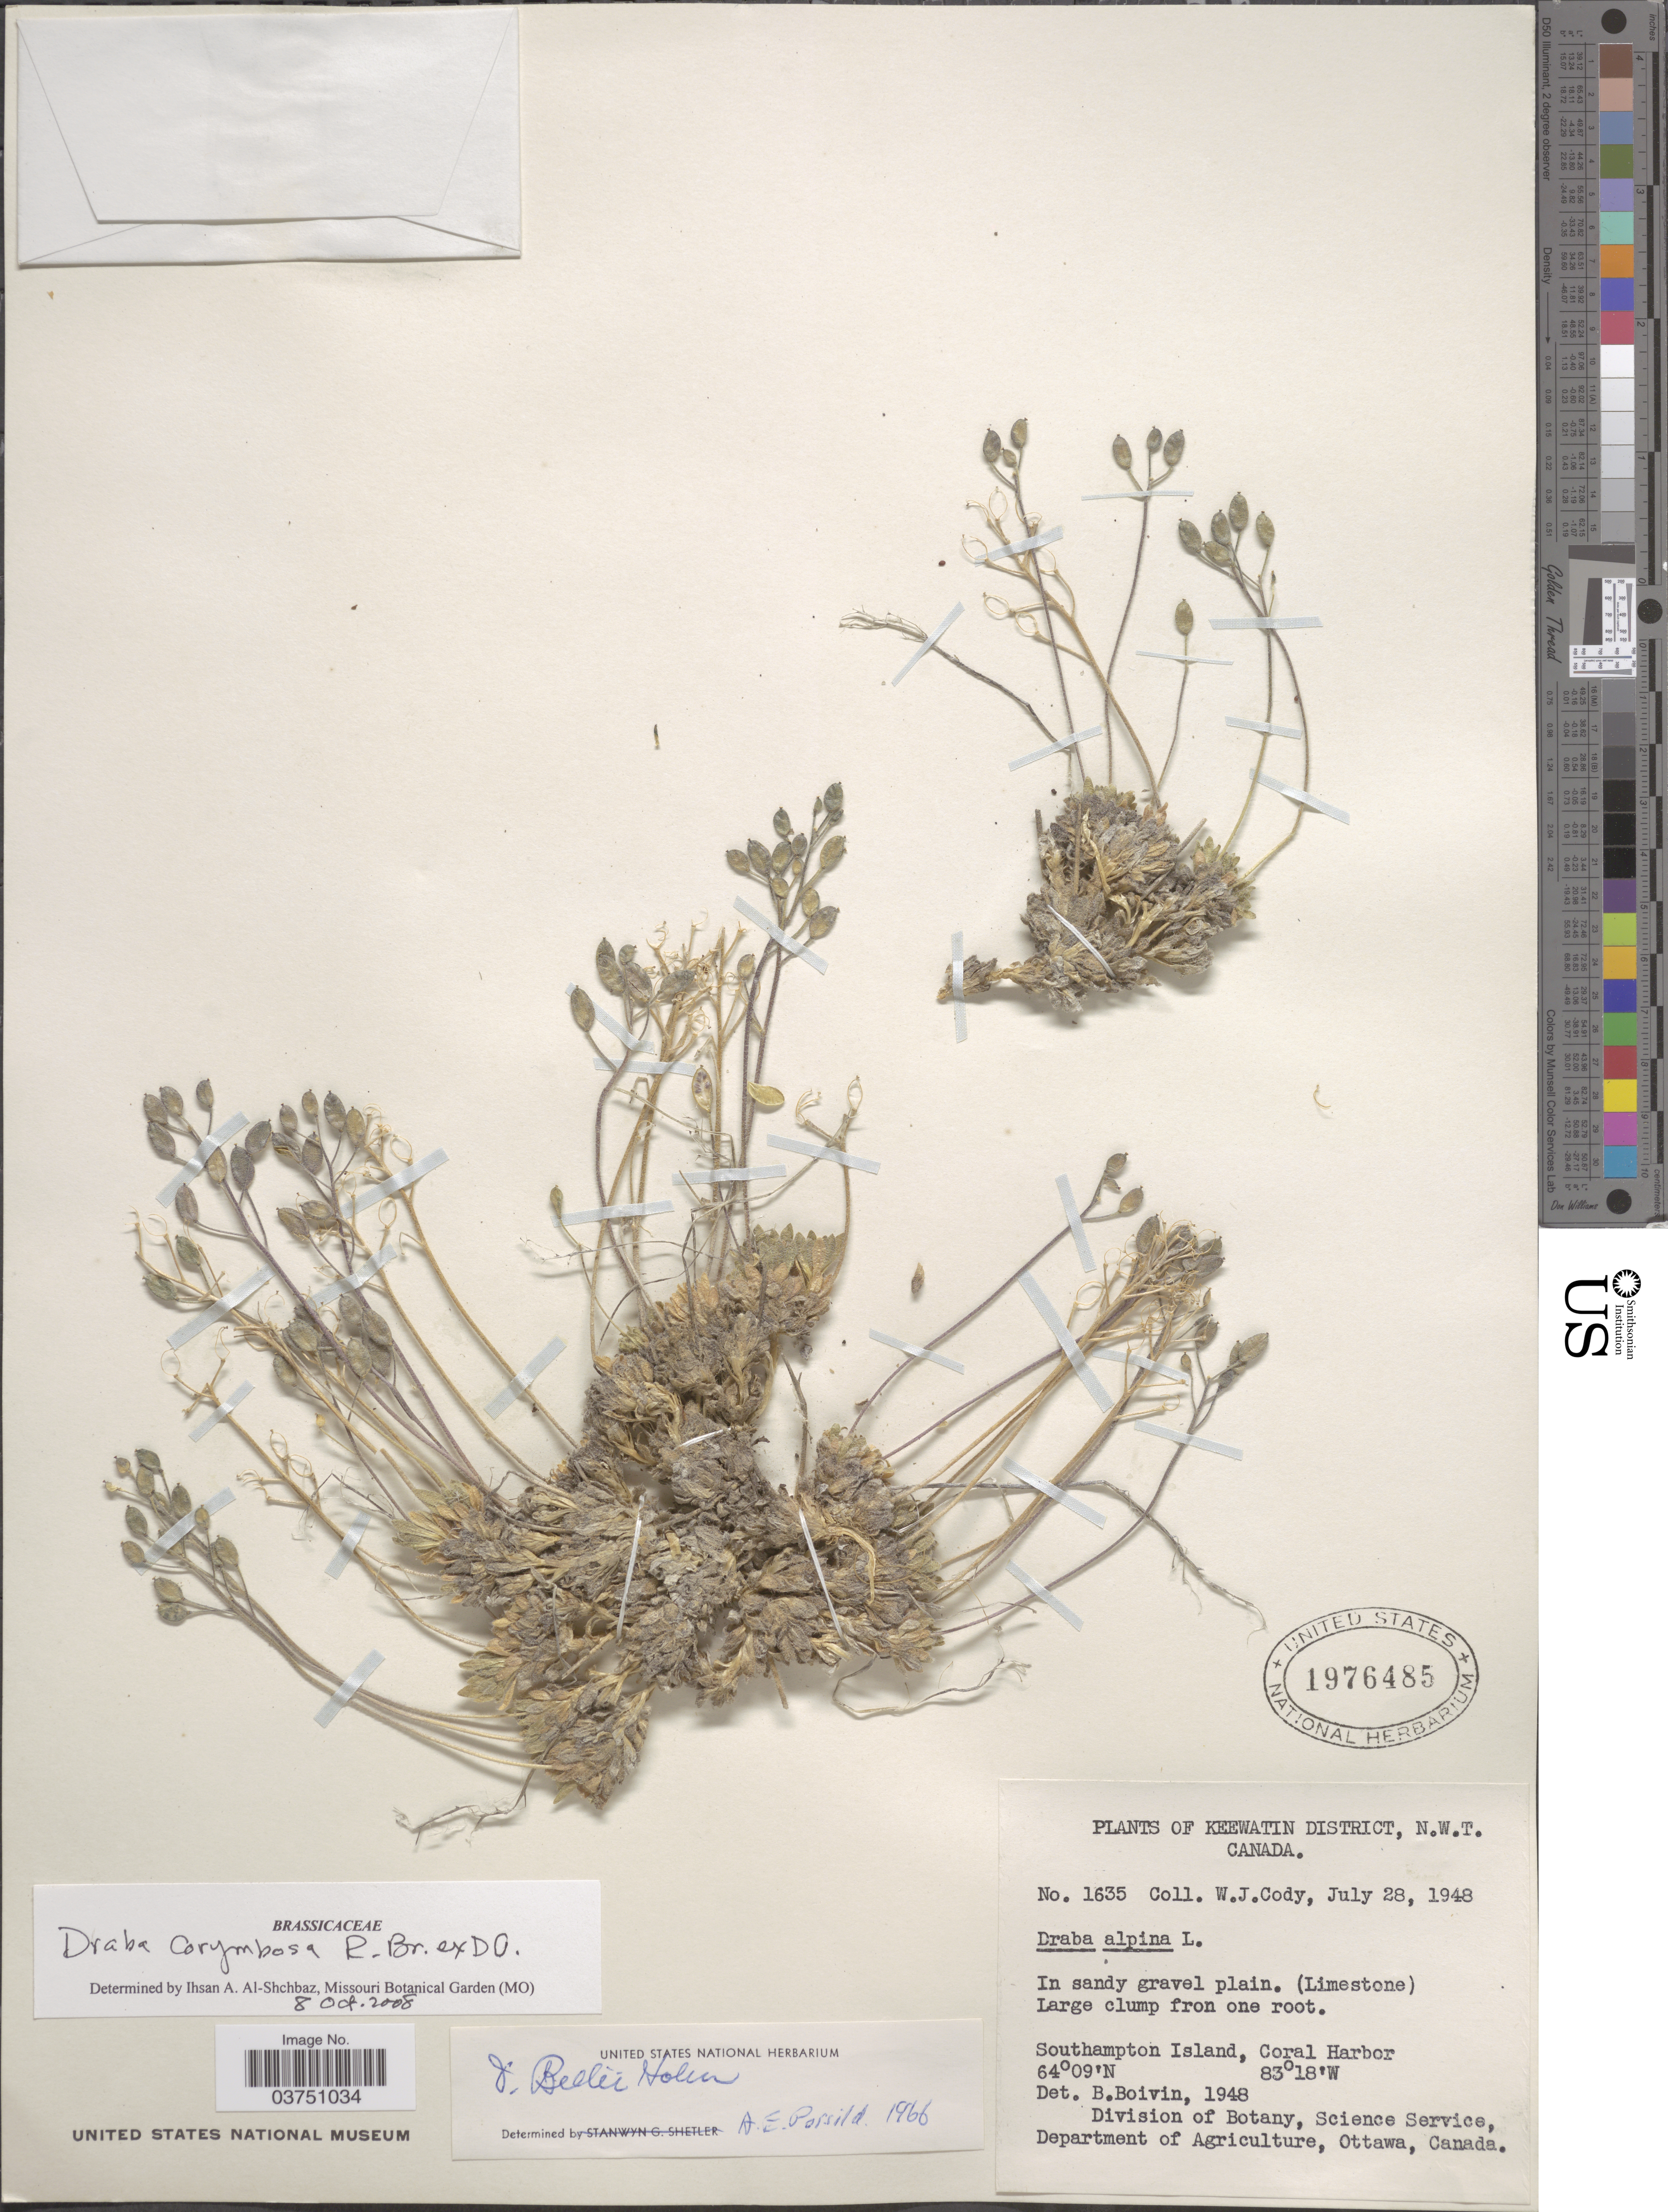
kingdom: Plantae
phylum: Tracheophyta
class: Magnoliopsida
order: Brassicales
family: Brassicaceae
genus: Draba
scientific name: Draba corymbosa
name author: R. Br. ex DC.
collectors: W. Cody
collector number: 1635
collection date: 1948-07-28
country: Canada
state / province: Northwest Territories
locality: Keewatin District. Southampton Island, Coral Harbor.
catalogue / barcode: US 1976485